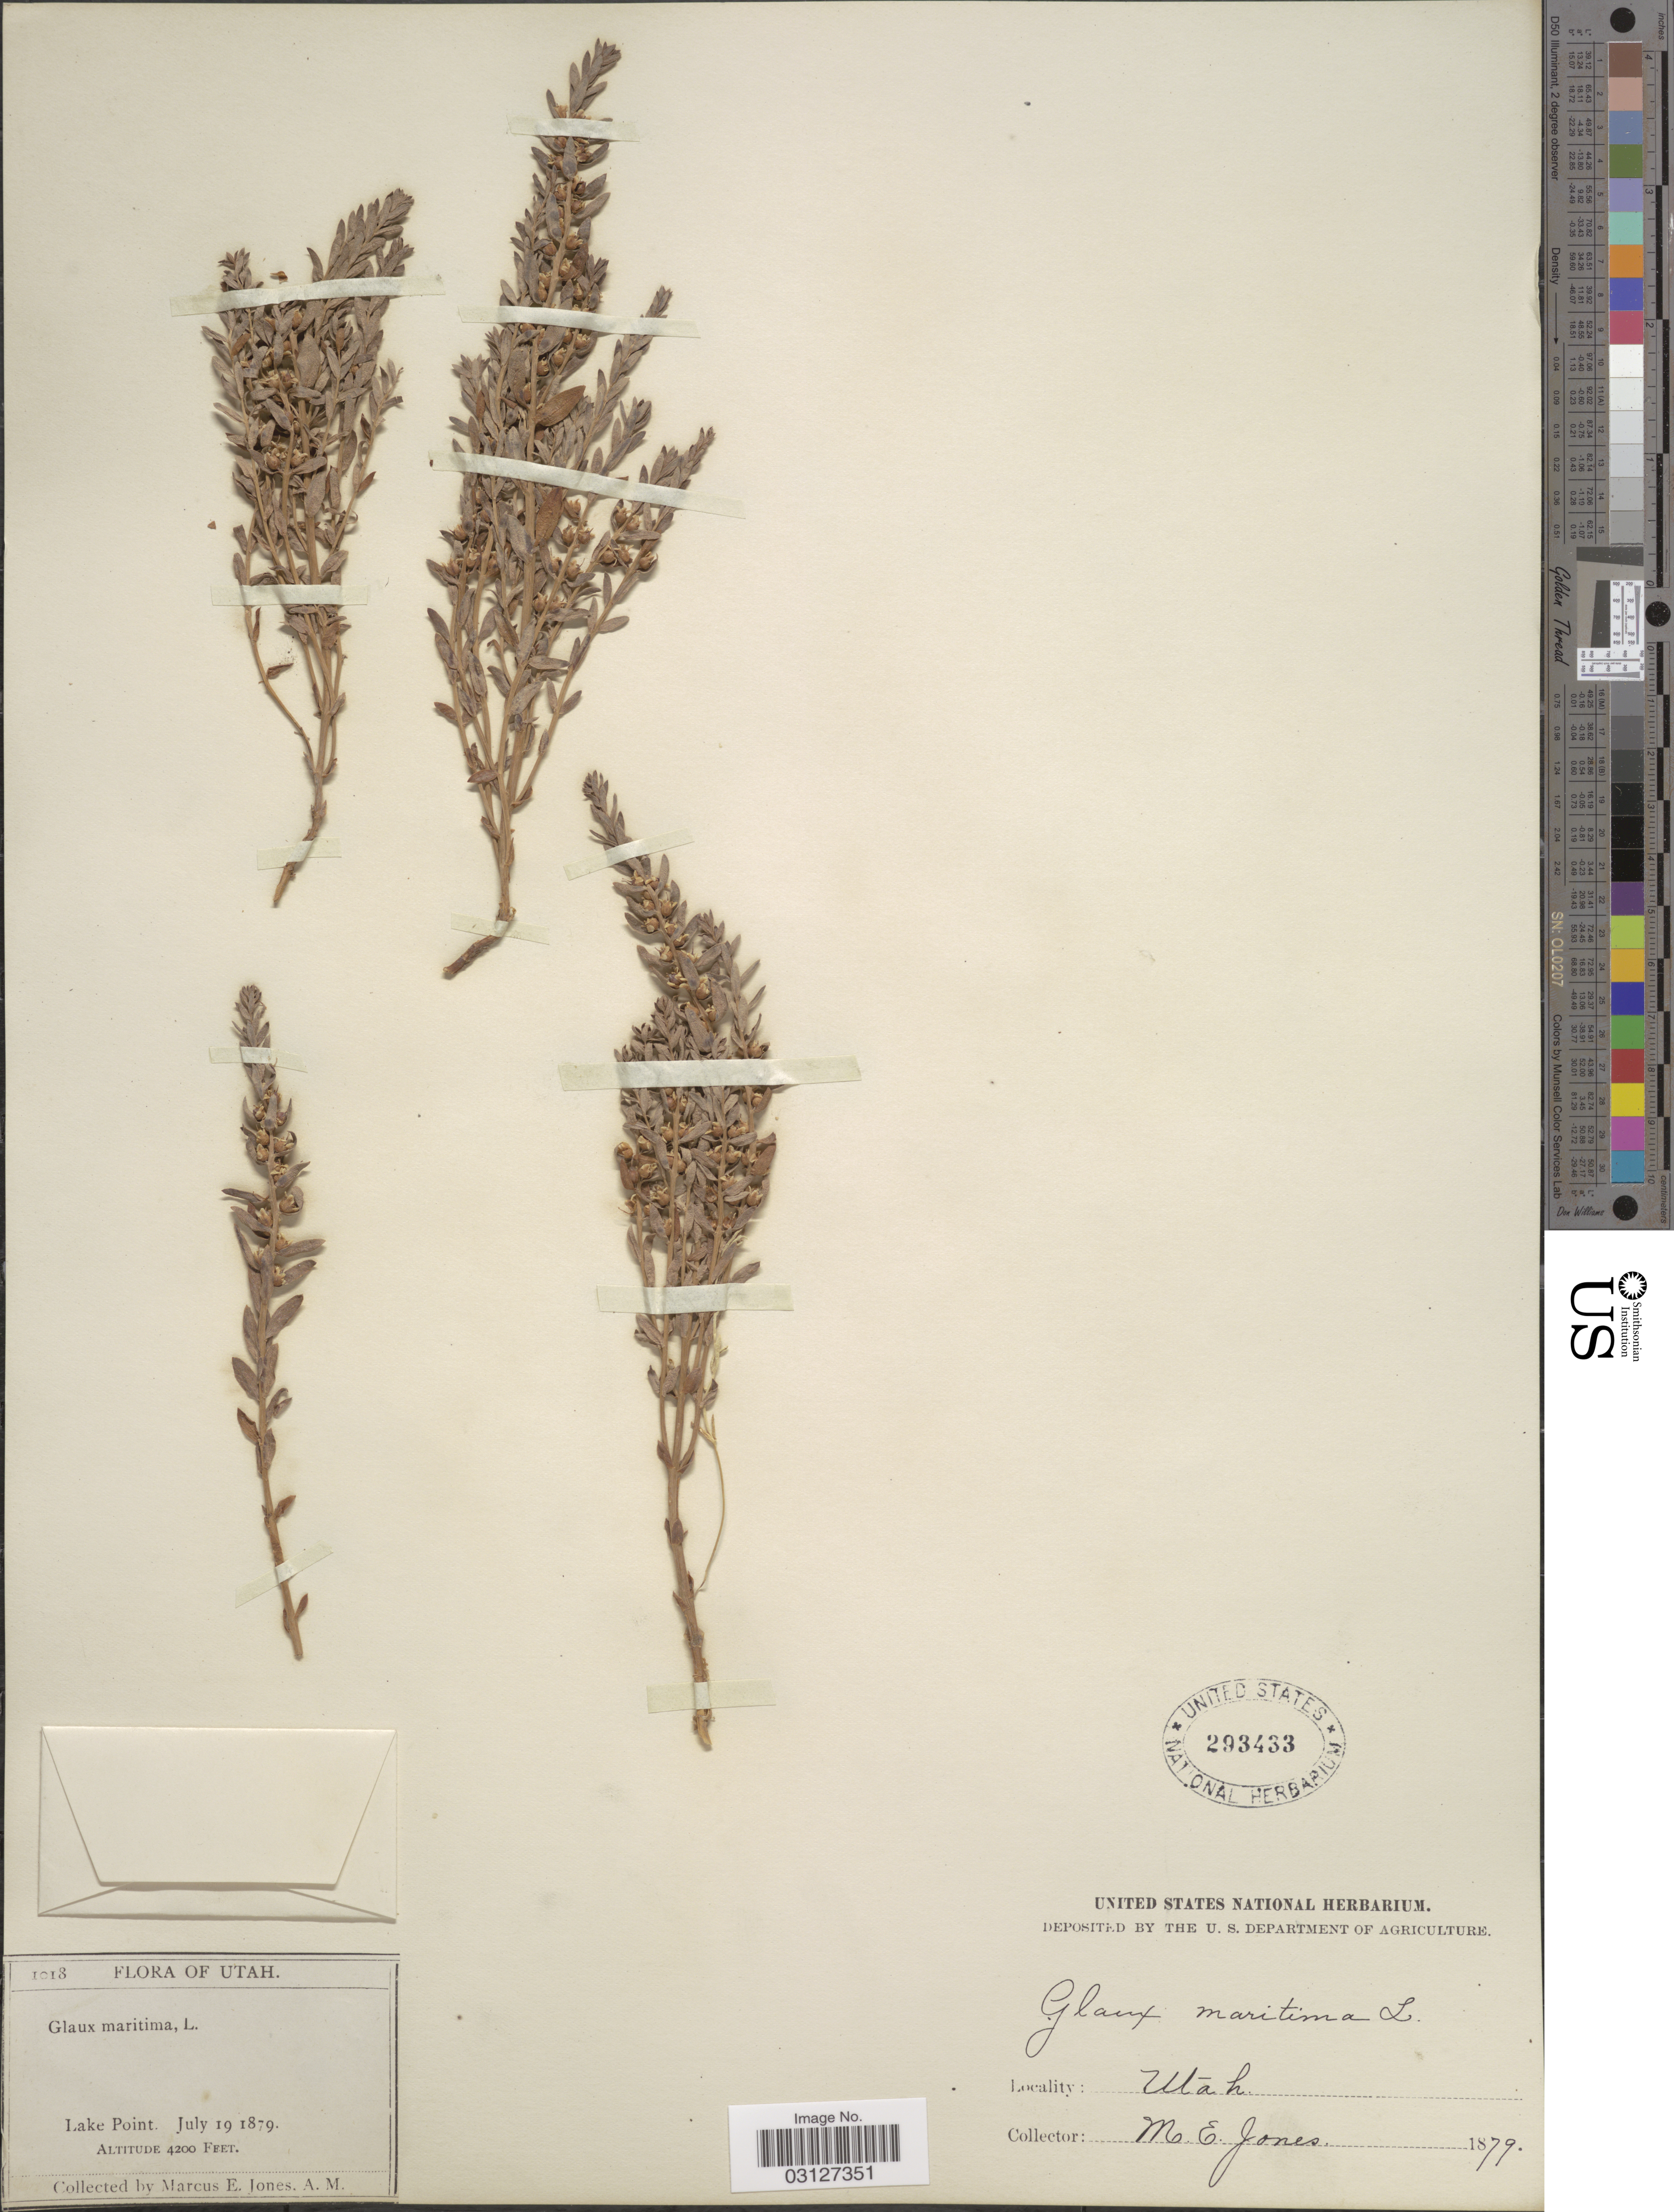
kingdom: Plantae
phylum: Tracheophyta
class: Magnoliopsida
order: Ericales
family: Primulaceae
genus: Glaux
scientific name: Glaux maritima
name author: L.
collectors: M. E. Jones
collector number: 1018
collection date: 1879-07-19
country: United States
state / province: Utah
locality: Lake Point.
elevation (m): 1280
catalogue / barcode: US 293433